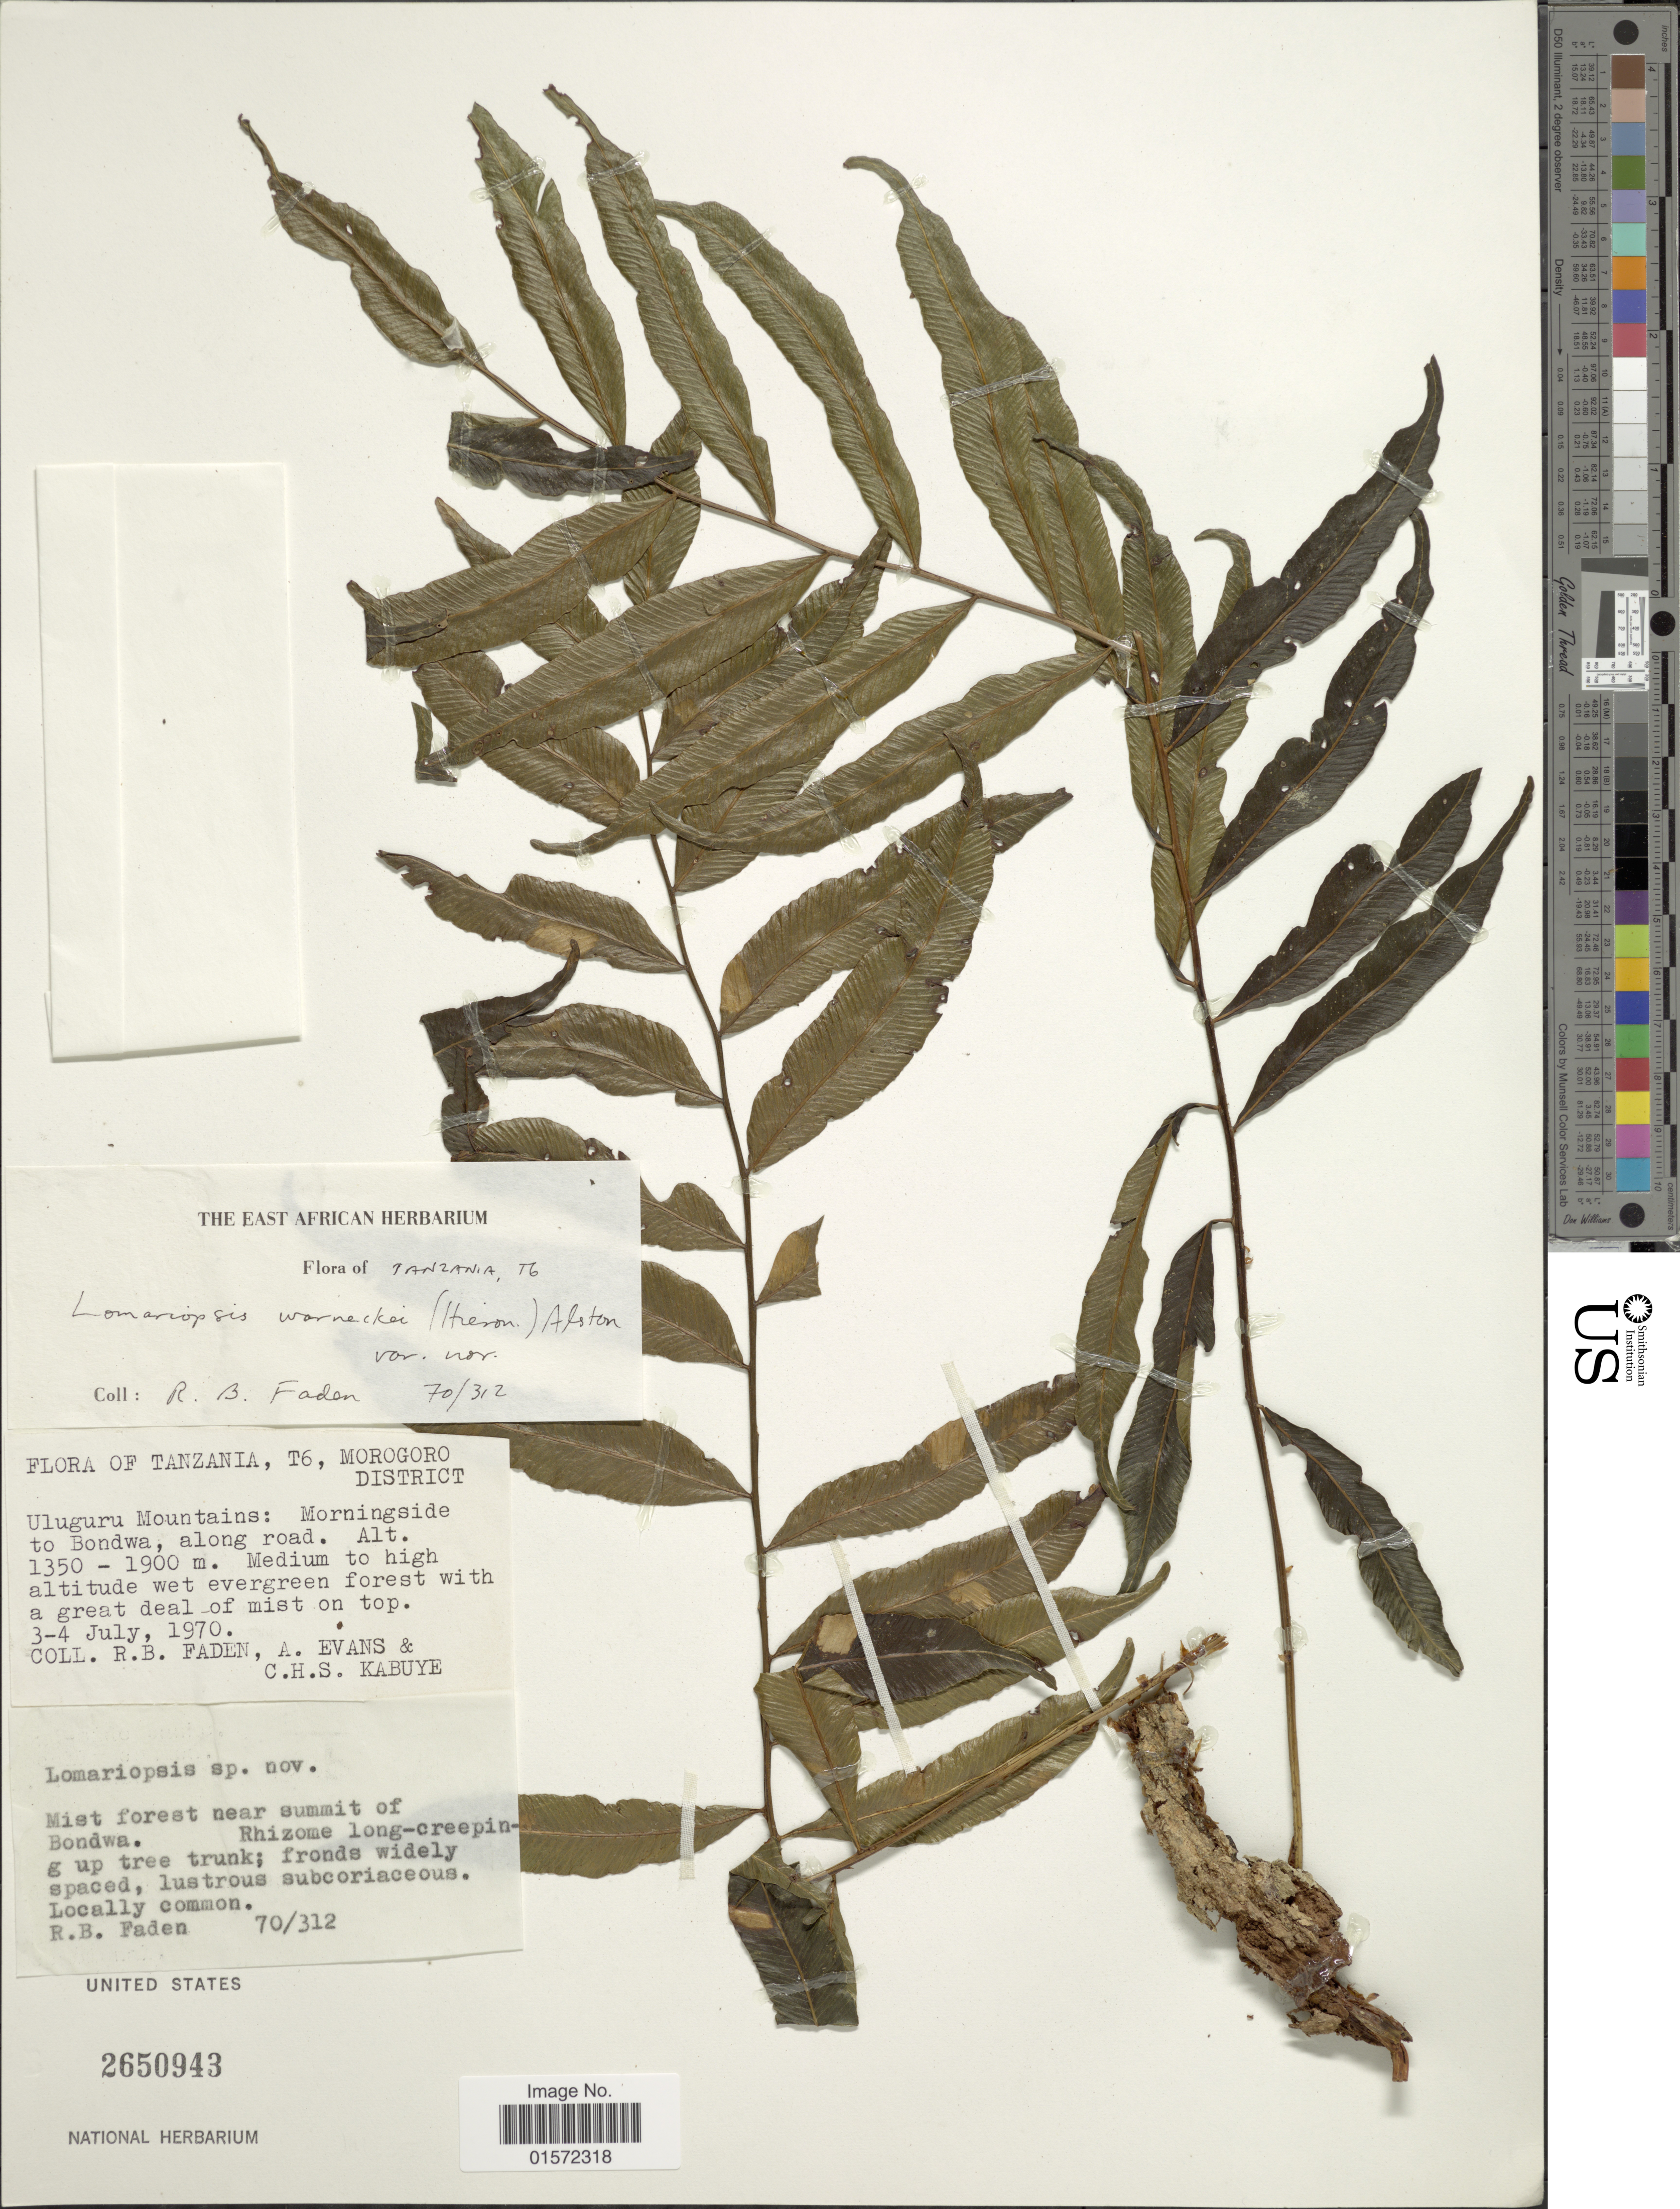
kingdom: Plantae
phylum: Tracheophyta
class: Polypodiopsida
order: Polypodiales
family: Lomariopsidaceae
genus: Lomariopsis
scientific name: Lomariopsis warneckei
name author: (Hieron.) Alston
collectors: R. B. Faden, A. Evans & C. Kabuye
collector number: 70/312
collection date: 1970-07-03/1970-07-04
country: Tanzania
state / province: Morogoro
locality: T6, Morogoro District, Uluguru Mountains: Morningside to Bondwa, along road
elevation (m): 1350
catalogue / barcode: US 2650943